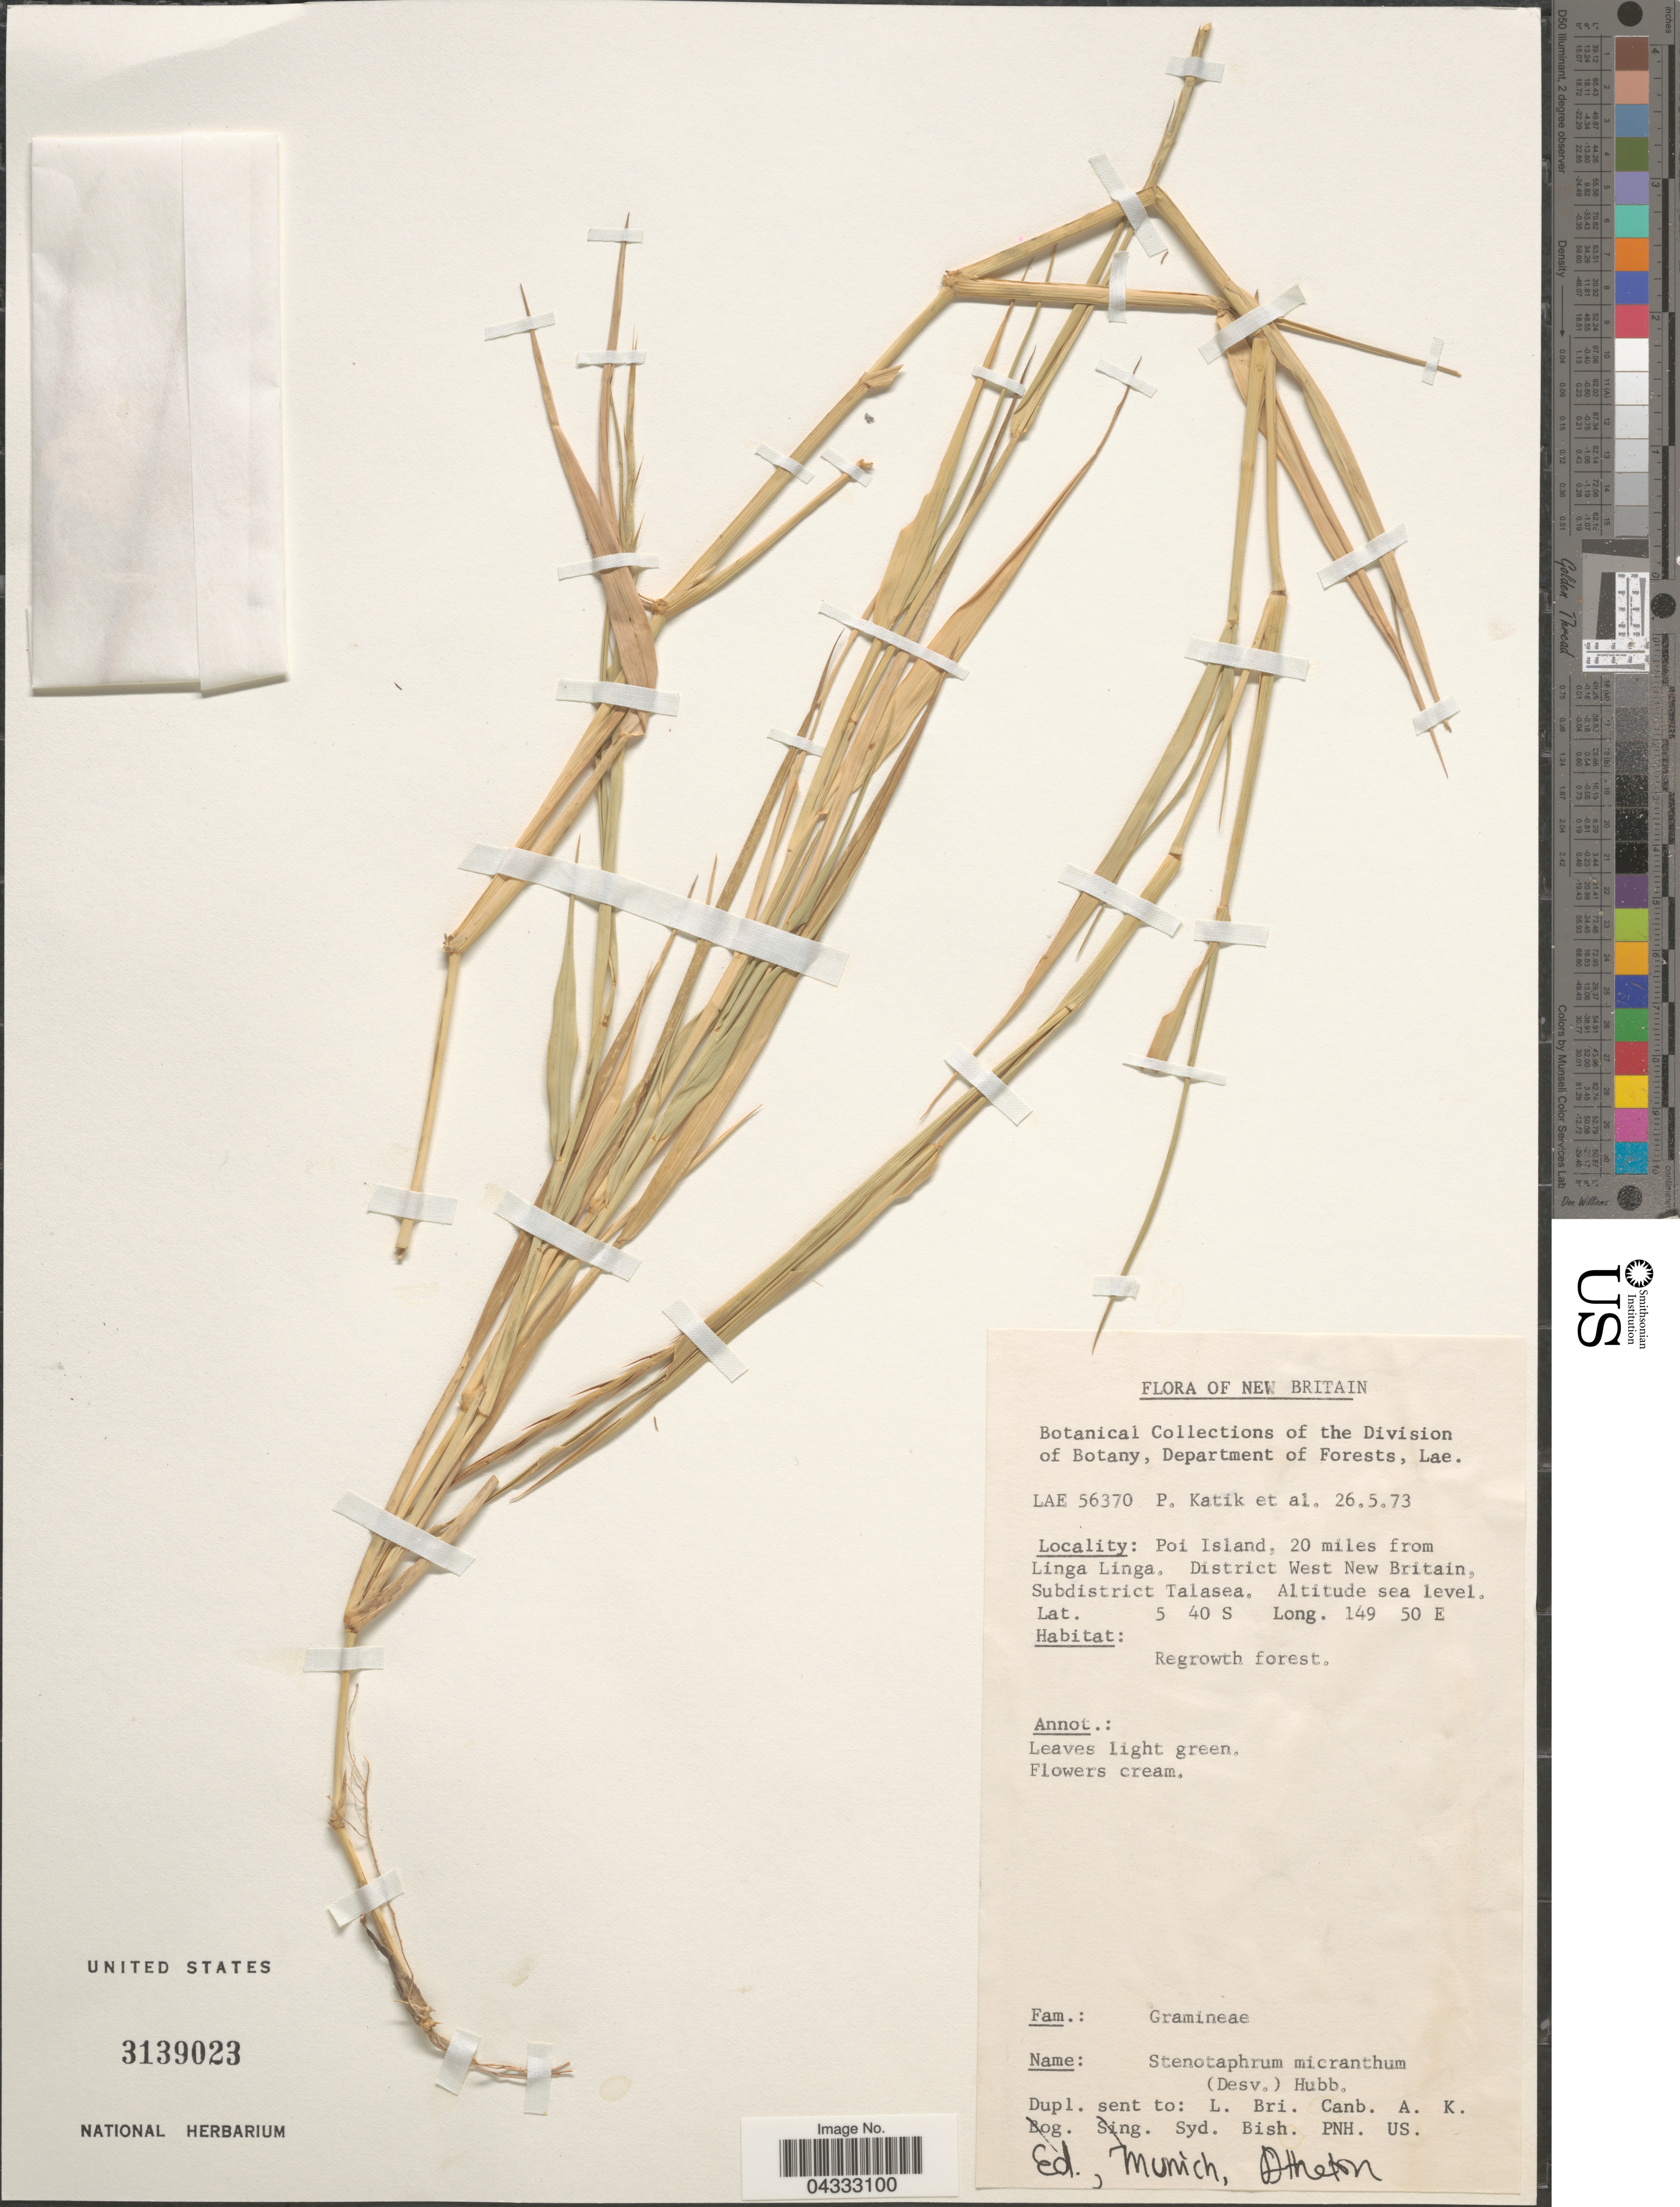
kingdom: Plantae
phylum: Tracheophyta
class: Liliopsida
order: Poales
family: Poaceae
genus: Stenotaphrum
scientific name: Stenotaphrum micranthum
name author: (Desv.) C.E. Hubb.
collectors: P. Katik & et al.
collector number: LAE 56370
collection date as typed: Transcribed d/m/y: 26/5/73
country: Papua New Guinea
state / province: West New Britain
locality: New Britain. Poi island, 20 miles from Linga Linga. District West New Britain. Subdistrict Talasea.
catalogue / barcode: US 3139023